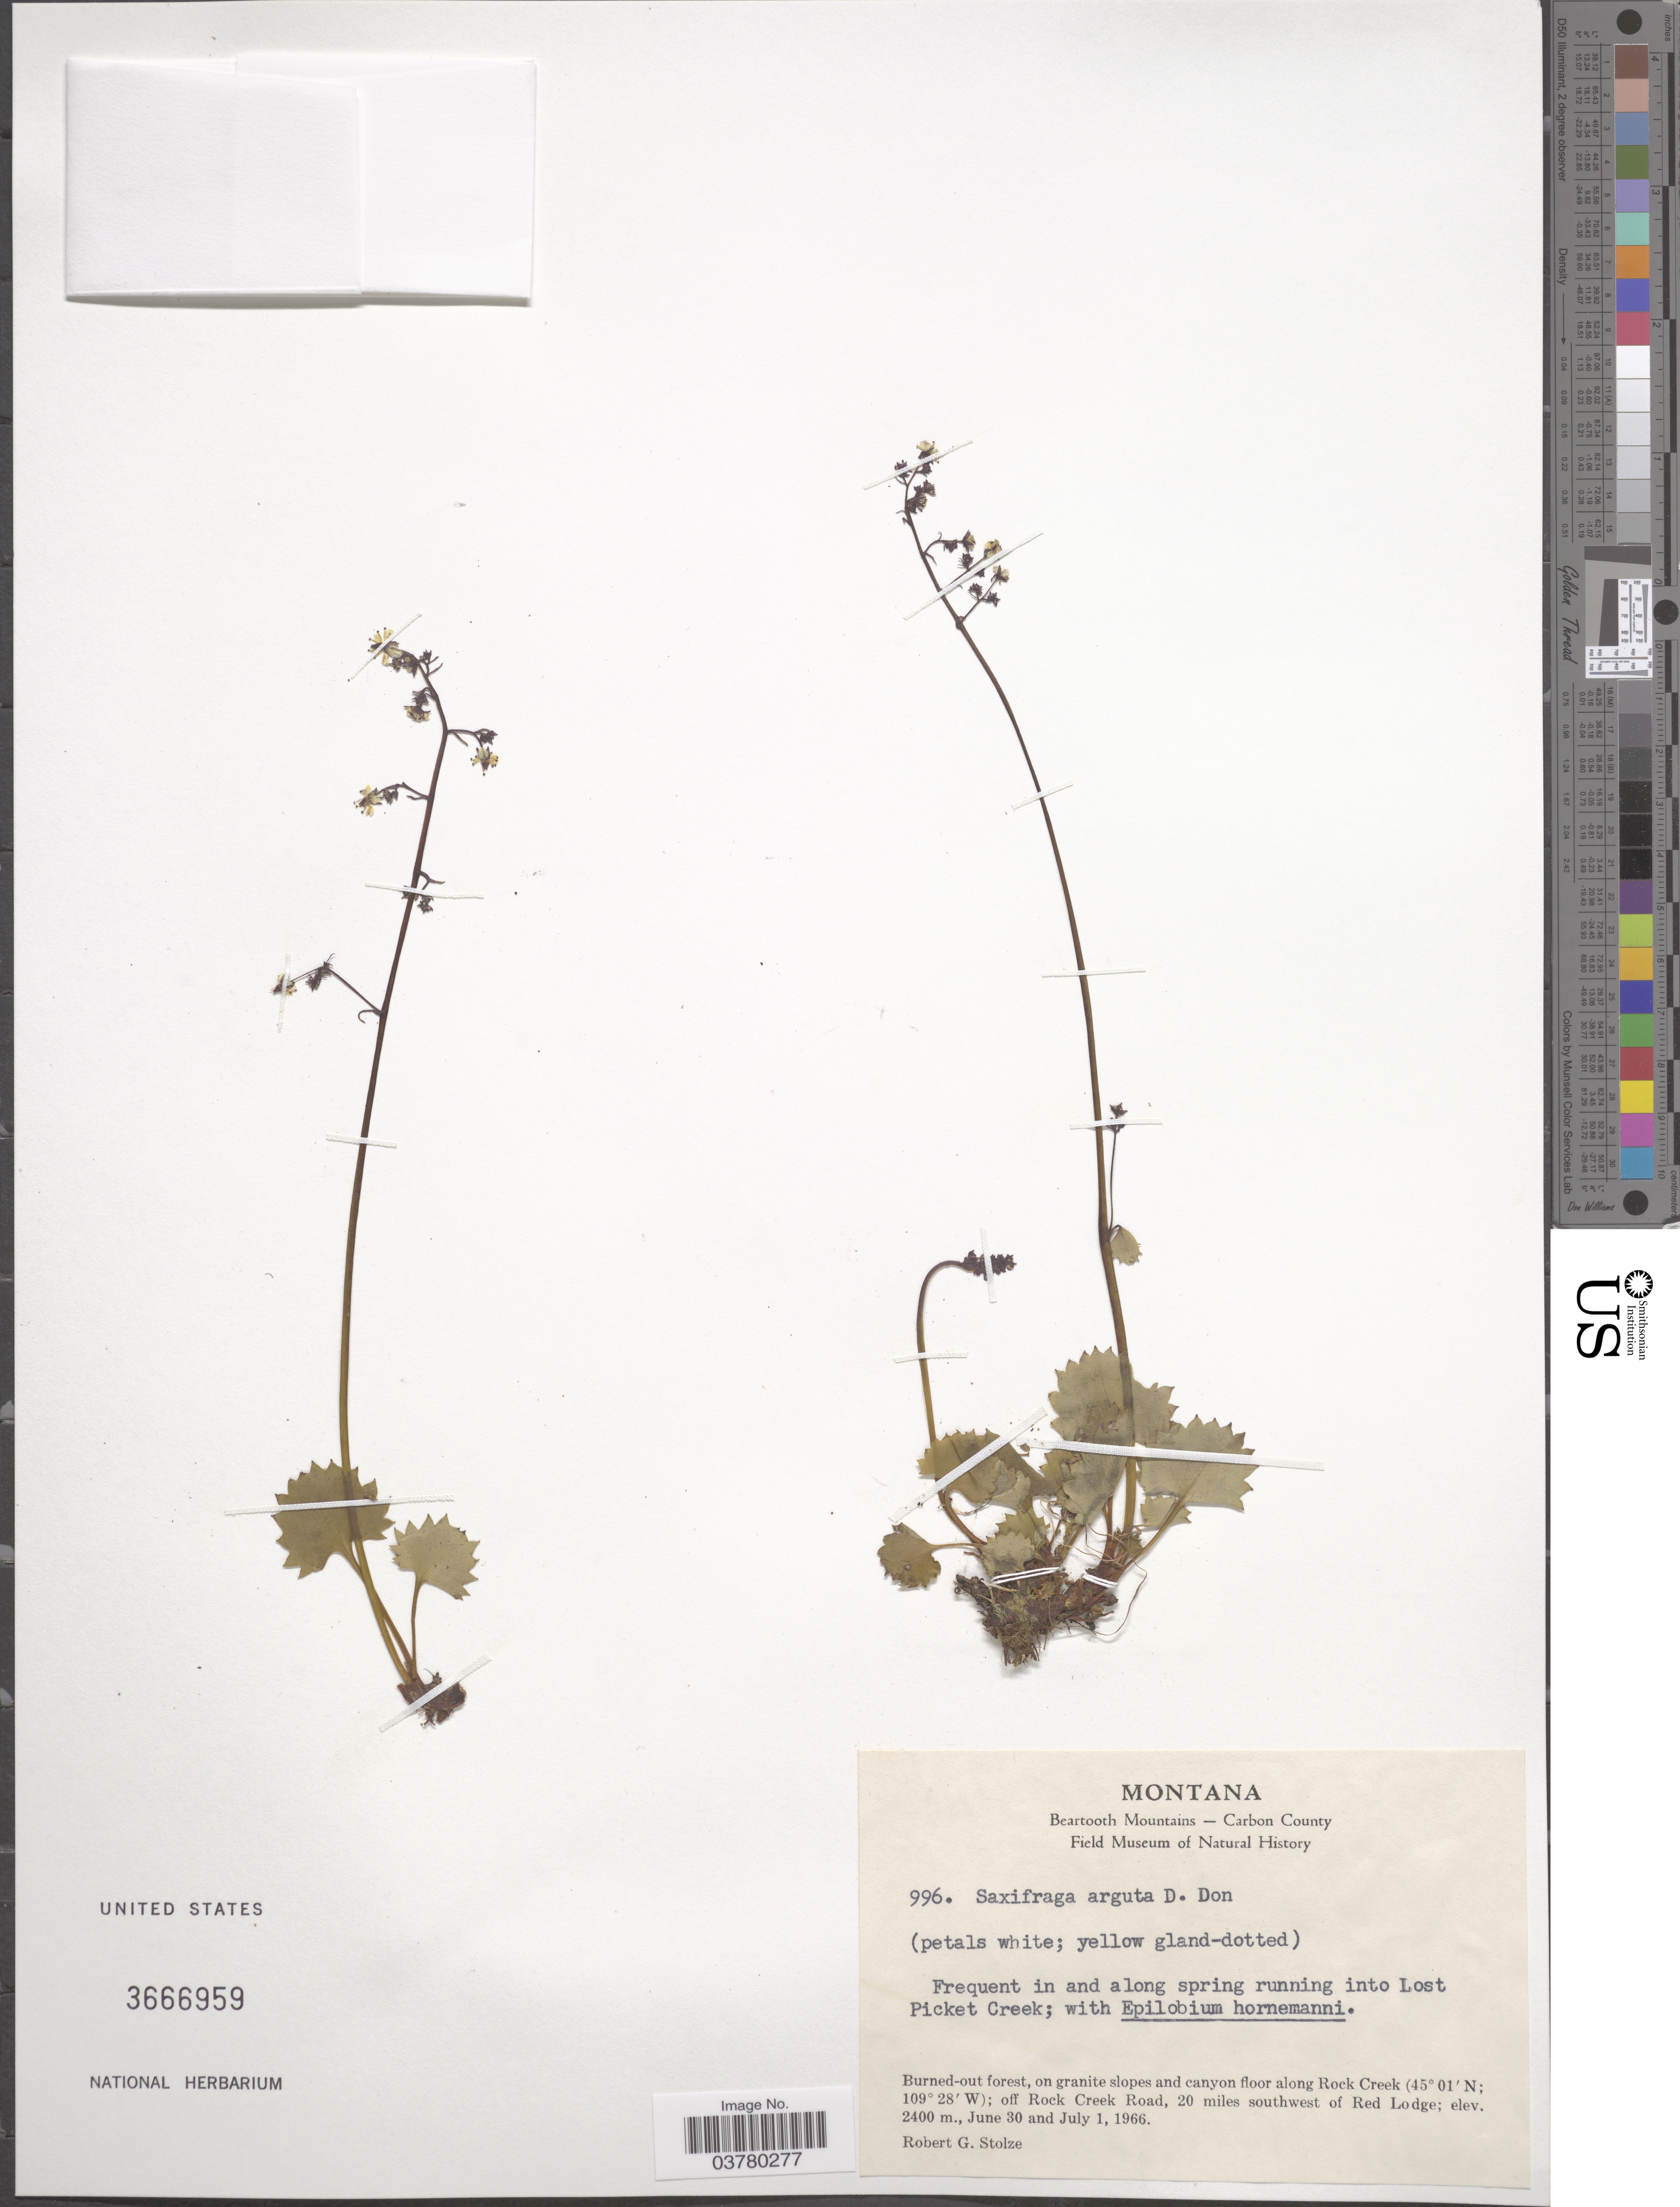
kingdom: Plantae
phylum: Tracheophyta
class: Magnoliopsida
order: Saxifragales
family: Saxifragaceae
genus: Micranthes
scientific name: Micranthes odontoloma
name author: (Piper) A. Heller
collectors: R. G. Stolze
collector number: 996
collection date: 1966-06-30/1966-07-01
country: United States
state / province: Montana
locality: Beartooth Mountains - Carbon County. Burned-out forest, on granite slopes and canyon floor along Rock Creek; off Rock Creek Road, 20 miles southwest of Red Lodge.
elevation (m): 2400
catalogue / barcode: US 3666959